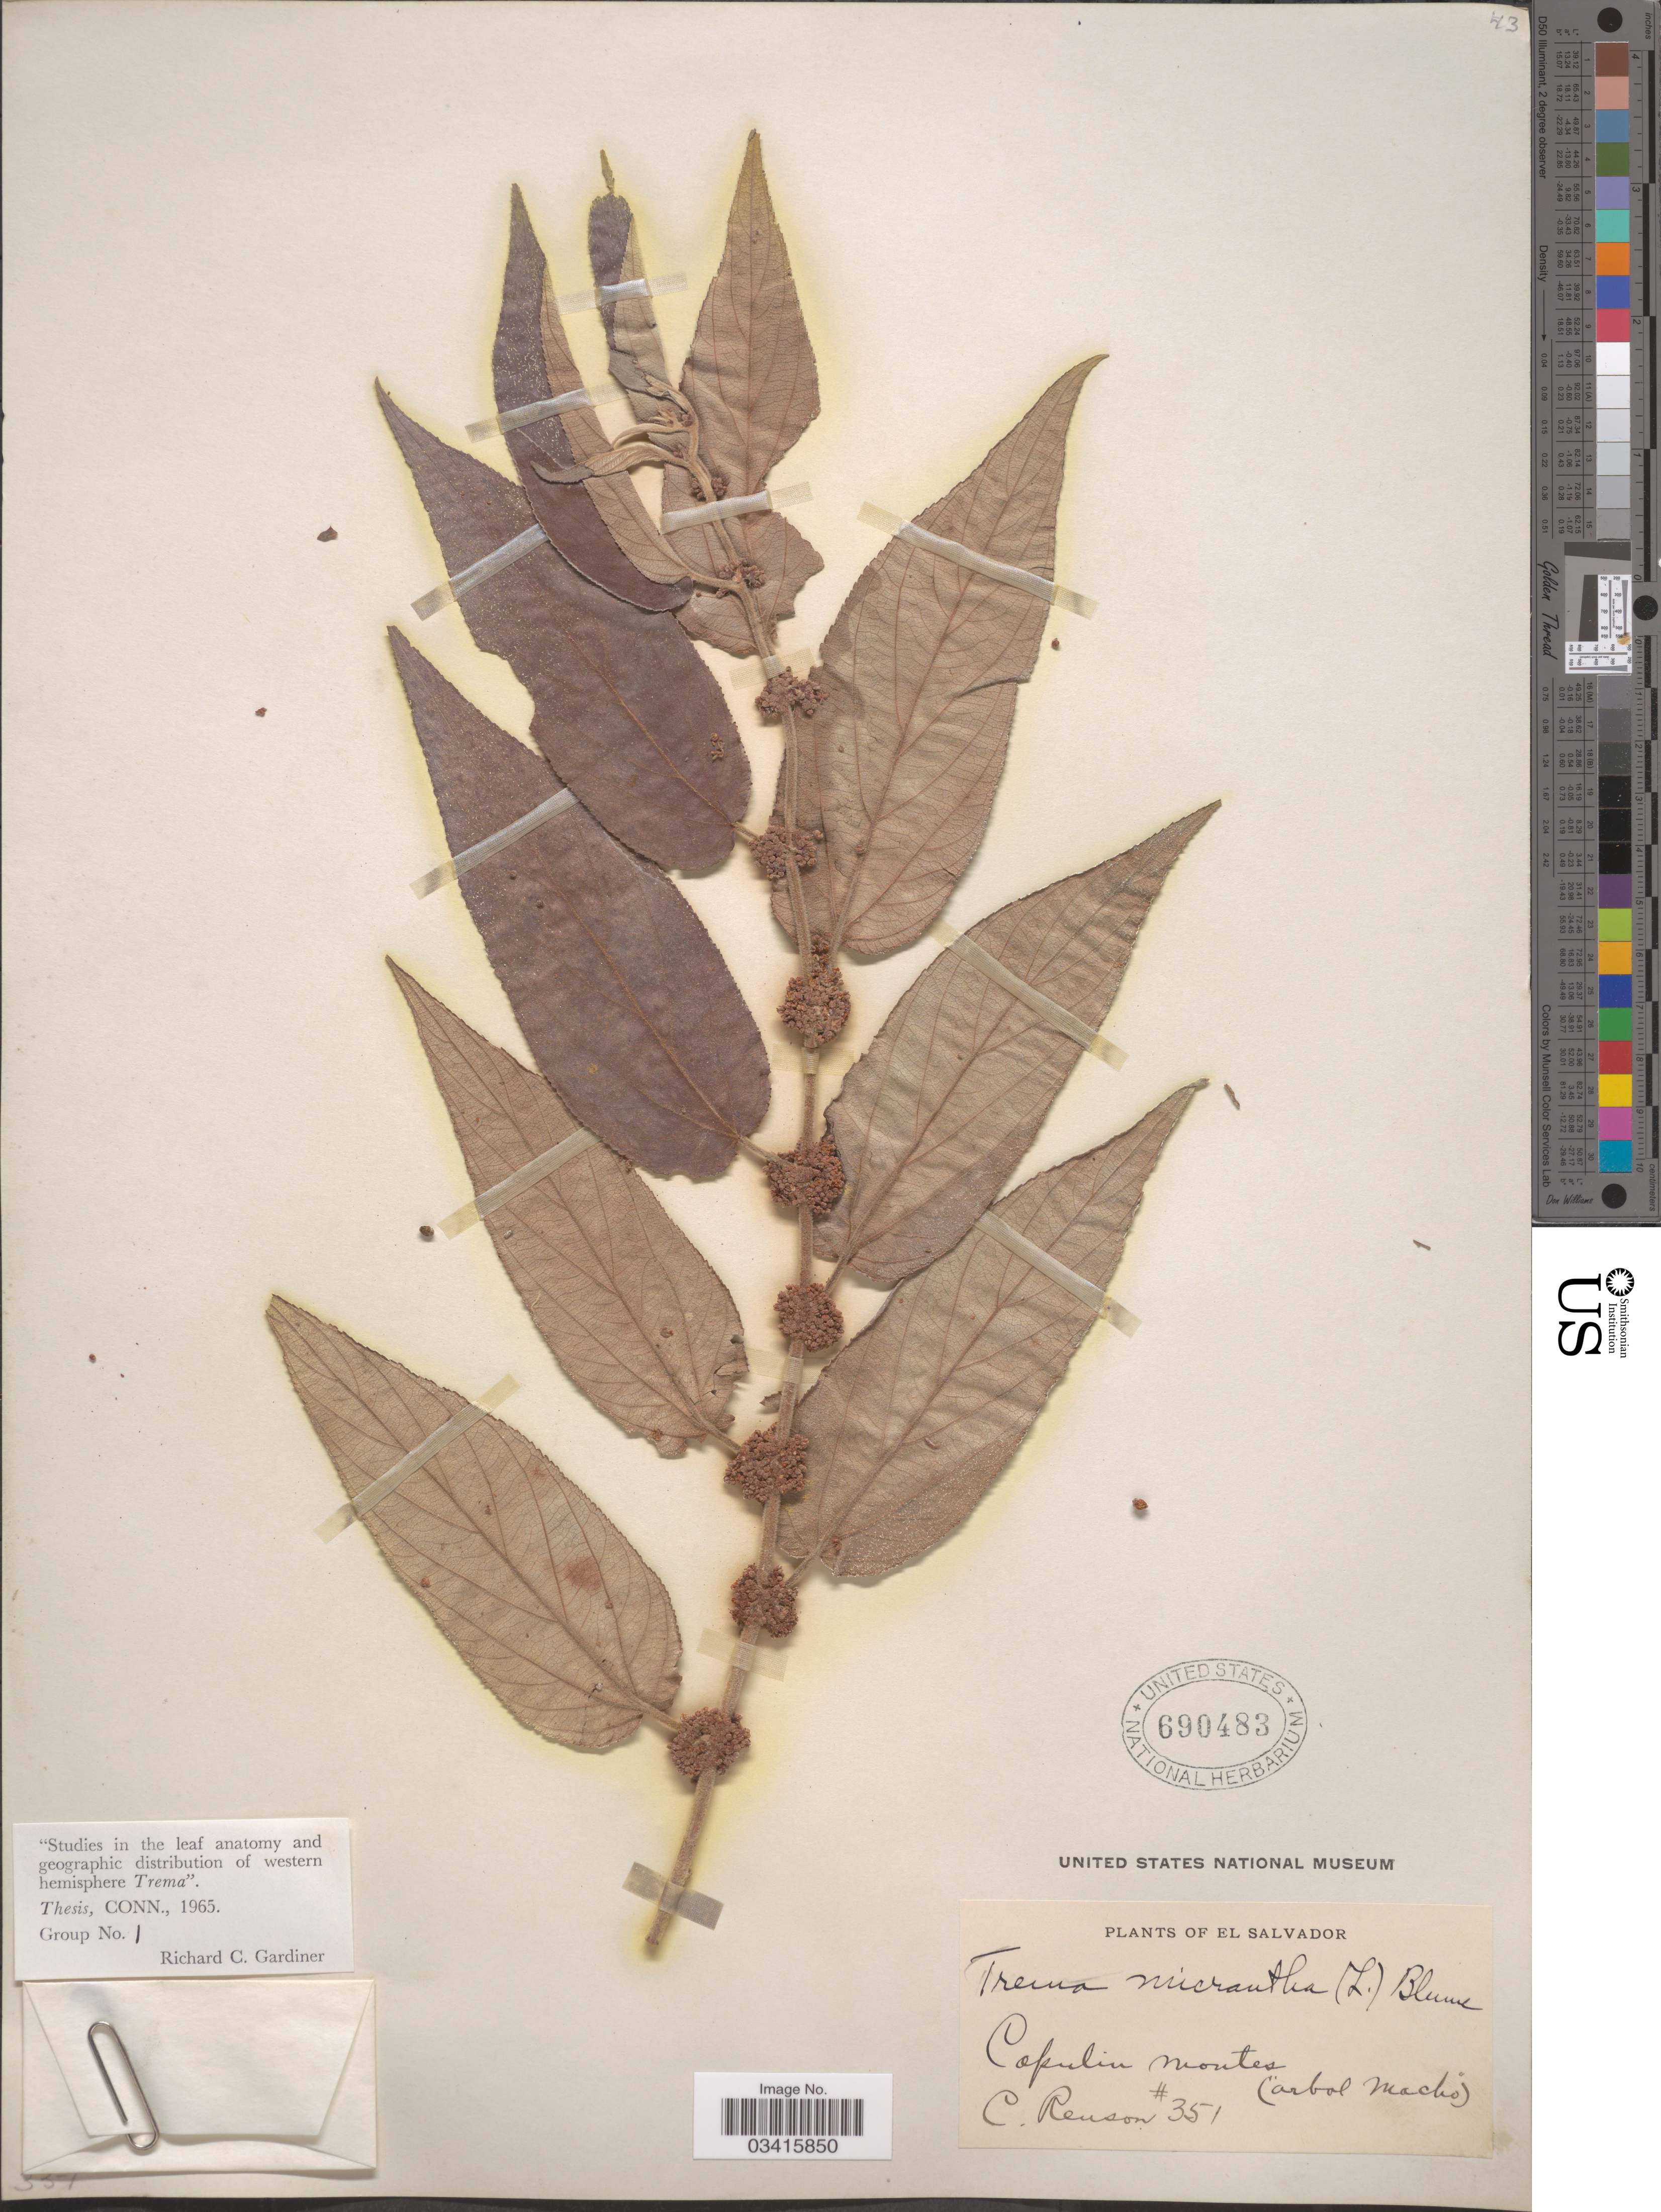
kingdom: Plantae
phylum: Tracheophyta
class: Magnoliopsida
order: Rosales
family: Cannabaceae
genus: Trema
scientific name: Trema micranthum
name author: (L.) Blume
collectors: C. Renson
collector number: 351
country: El Salvador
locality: Capulin Montes.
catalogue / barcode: US 690483